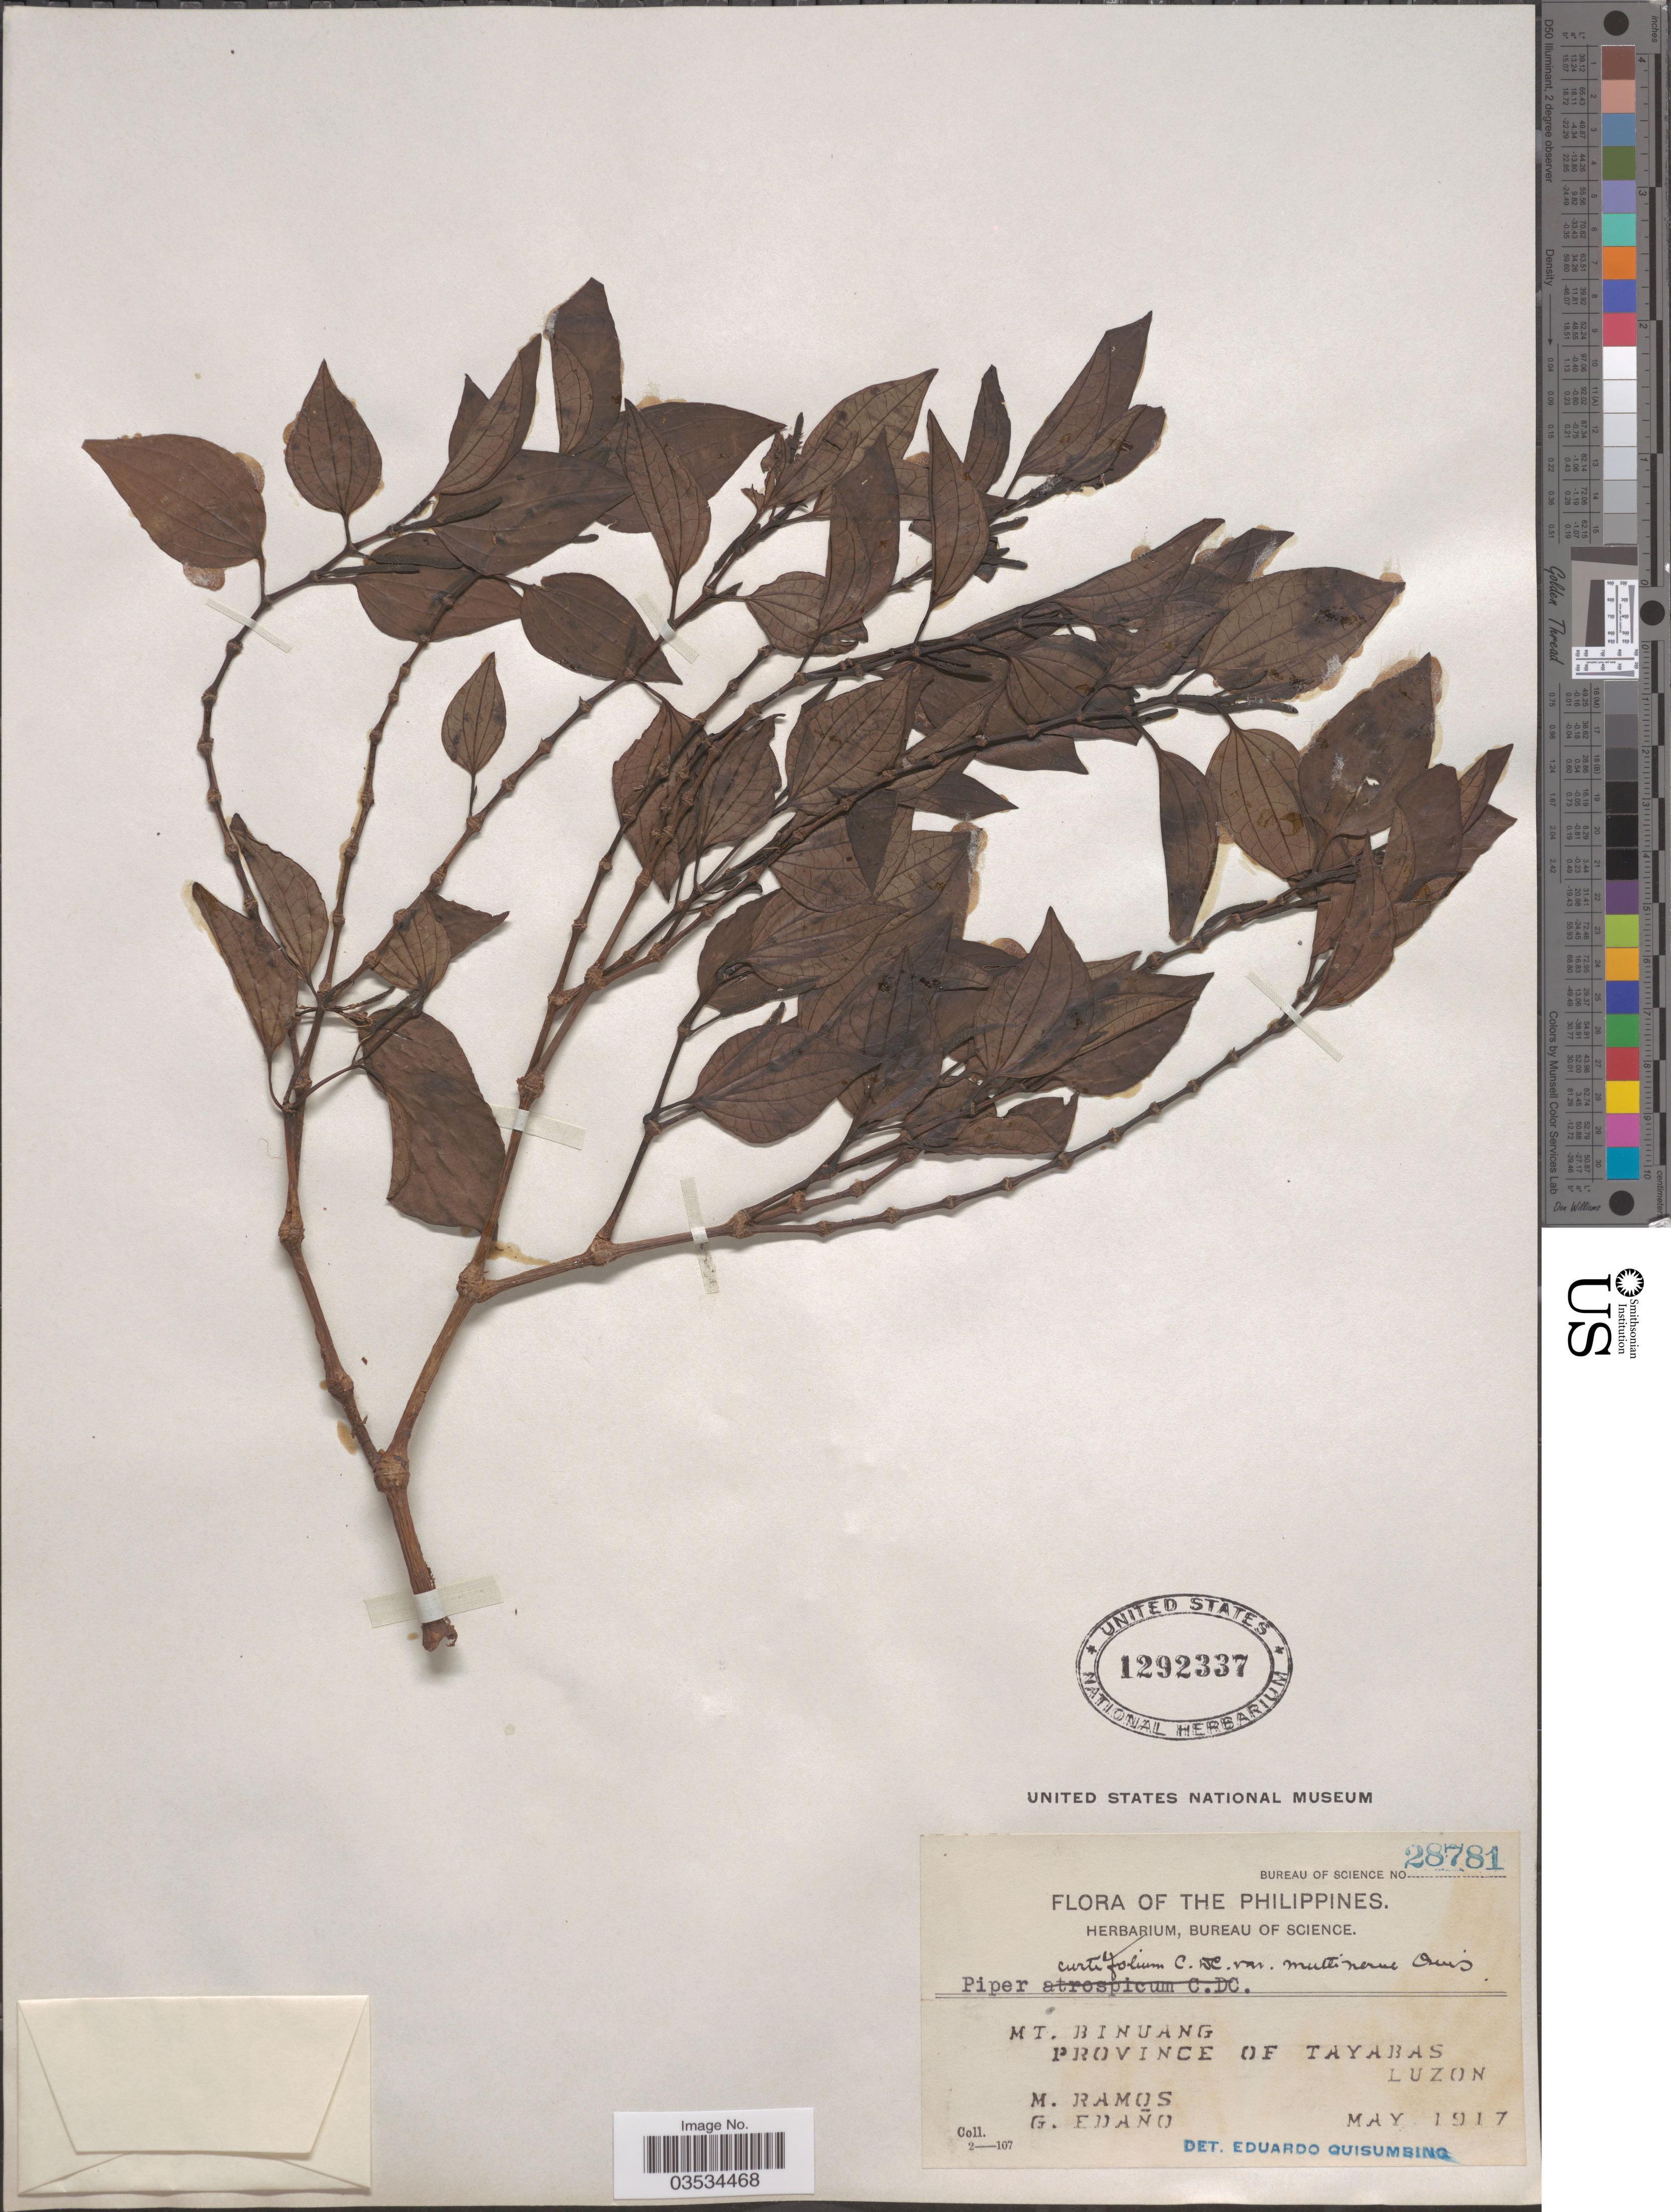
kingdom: Plantae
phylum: Tracheophyta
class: Magnoliopsida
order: Piperales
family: Piperaceae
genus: Piper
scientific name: Piper curtifolium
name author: C. DC.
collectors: M. Ramos & G. Edaño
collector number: Bureau of Science 28781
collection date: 1917-05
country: Philippines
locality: Mt. Binuang. Province of Tayabas. Luzon.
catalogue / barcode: US 1292337